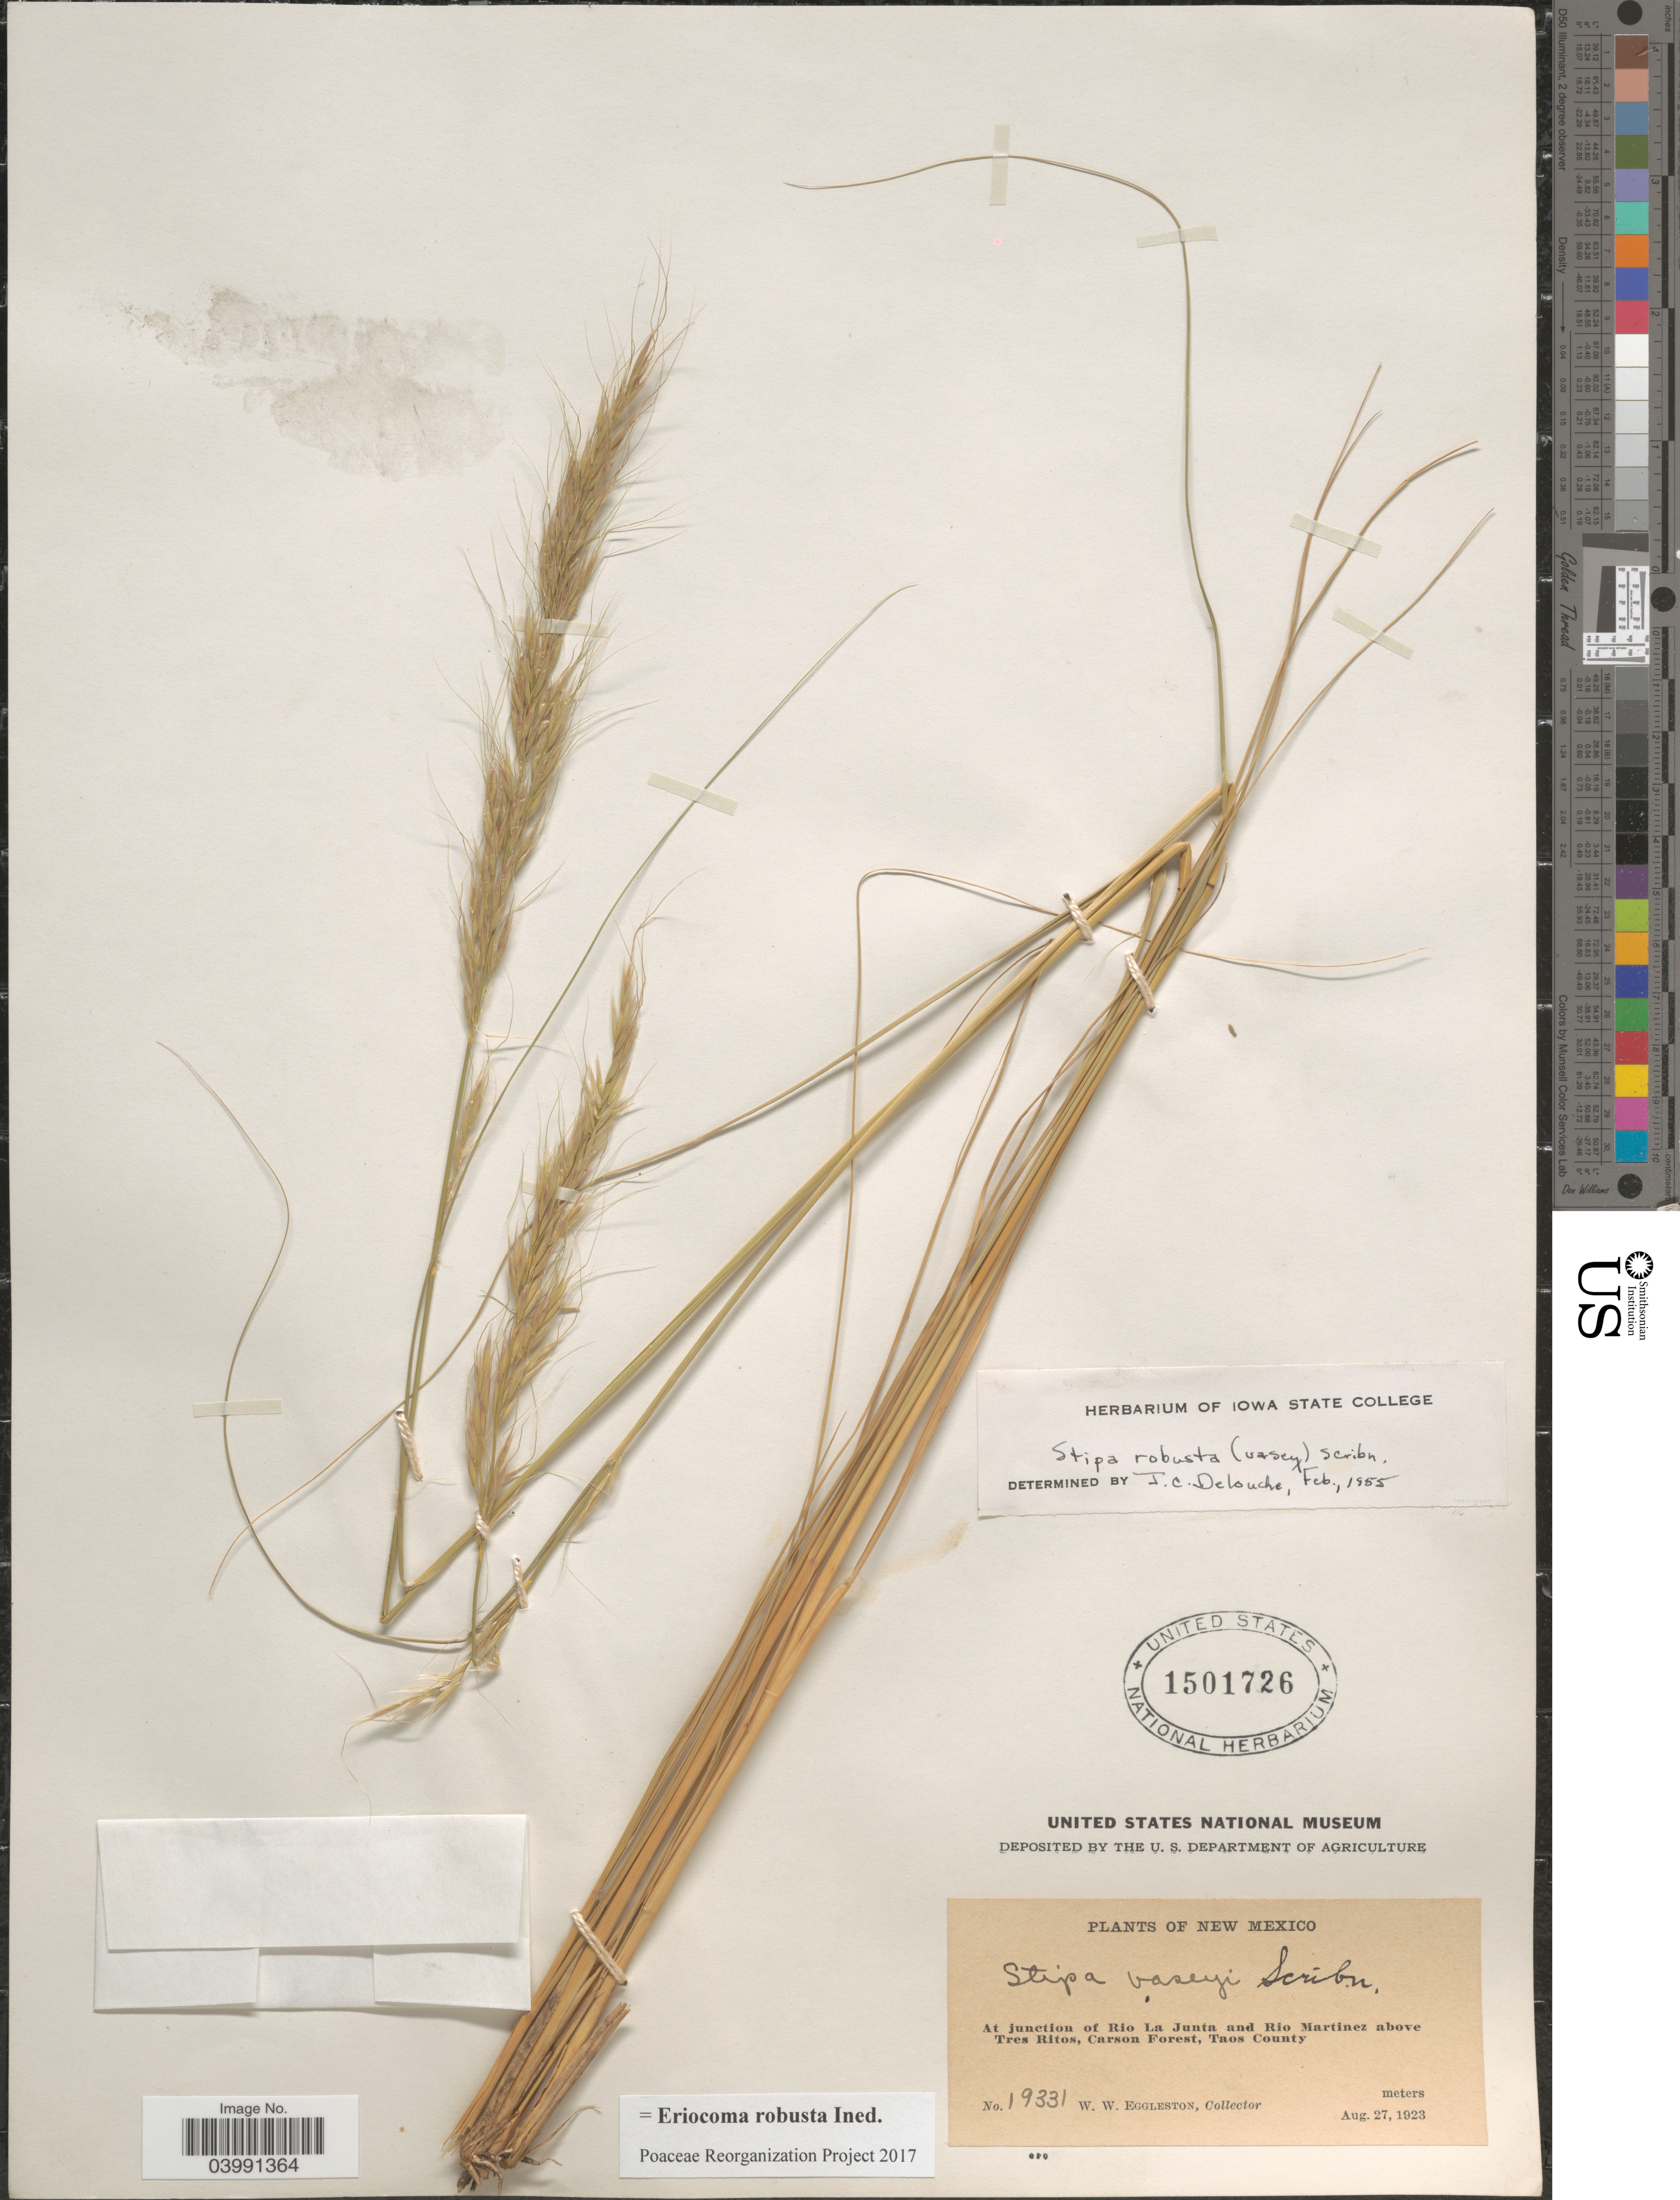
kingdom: Plantae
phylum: Tracheophyta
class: Liliopsida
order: Poales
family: Poaceae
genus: Eriocoma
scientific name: Eriocoma robusta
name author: (Vasey) Romasch.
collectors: W. W. Eggleston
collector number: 19331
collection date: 1923-08-27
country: United States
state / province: New Mexico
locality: At junction of Rio La Junta and Rio Martinez above Tres Ritos, Carson Forest, Taos County.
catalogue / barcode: US 1501726